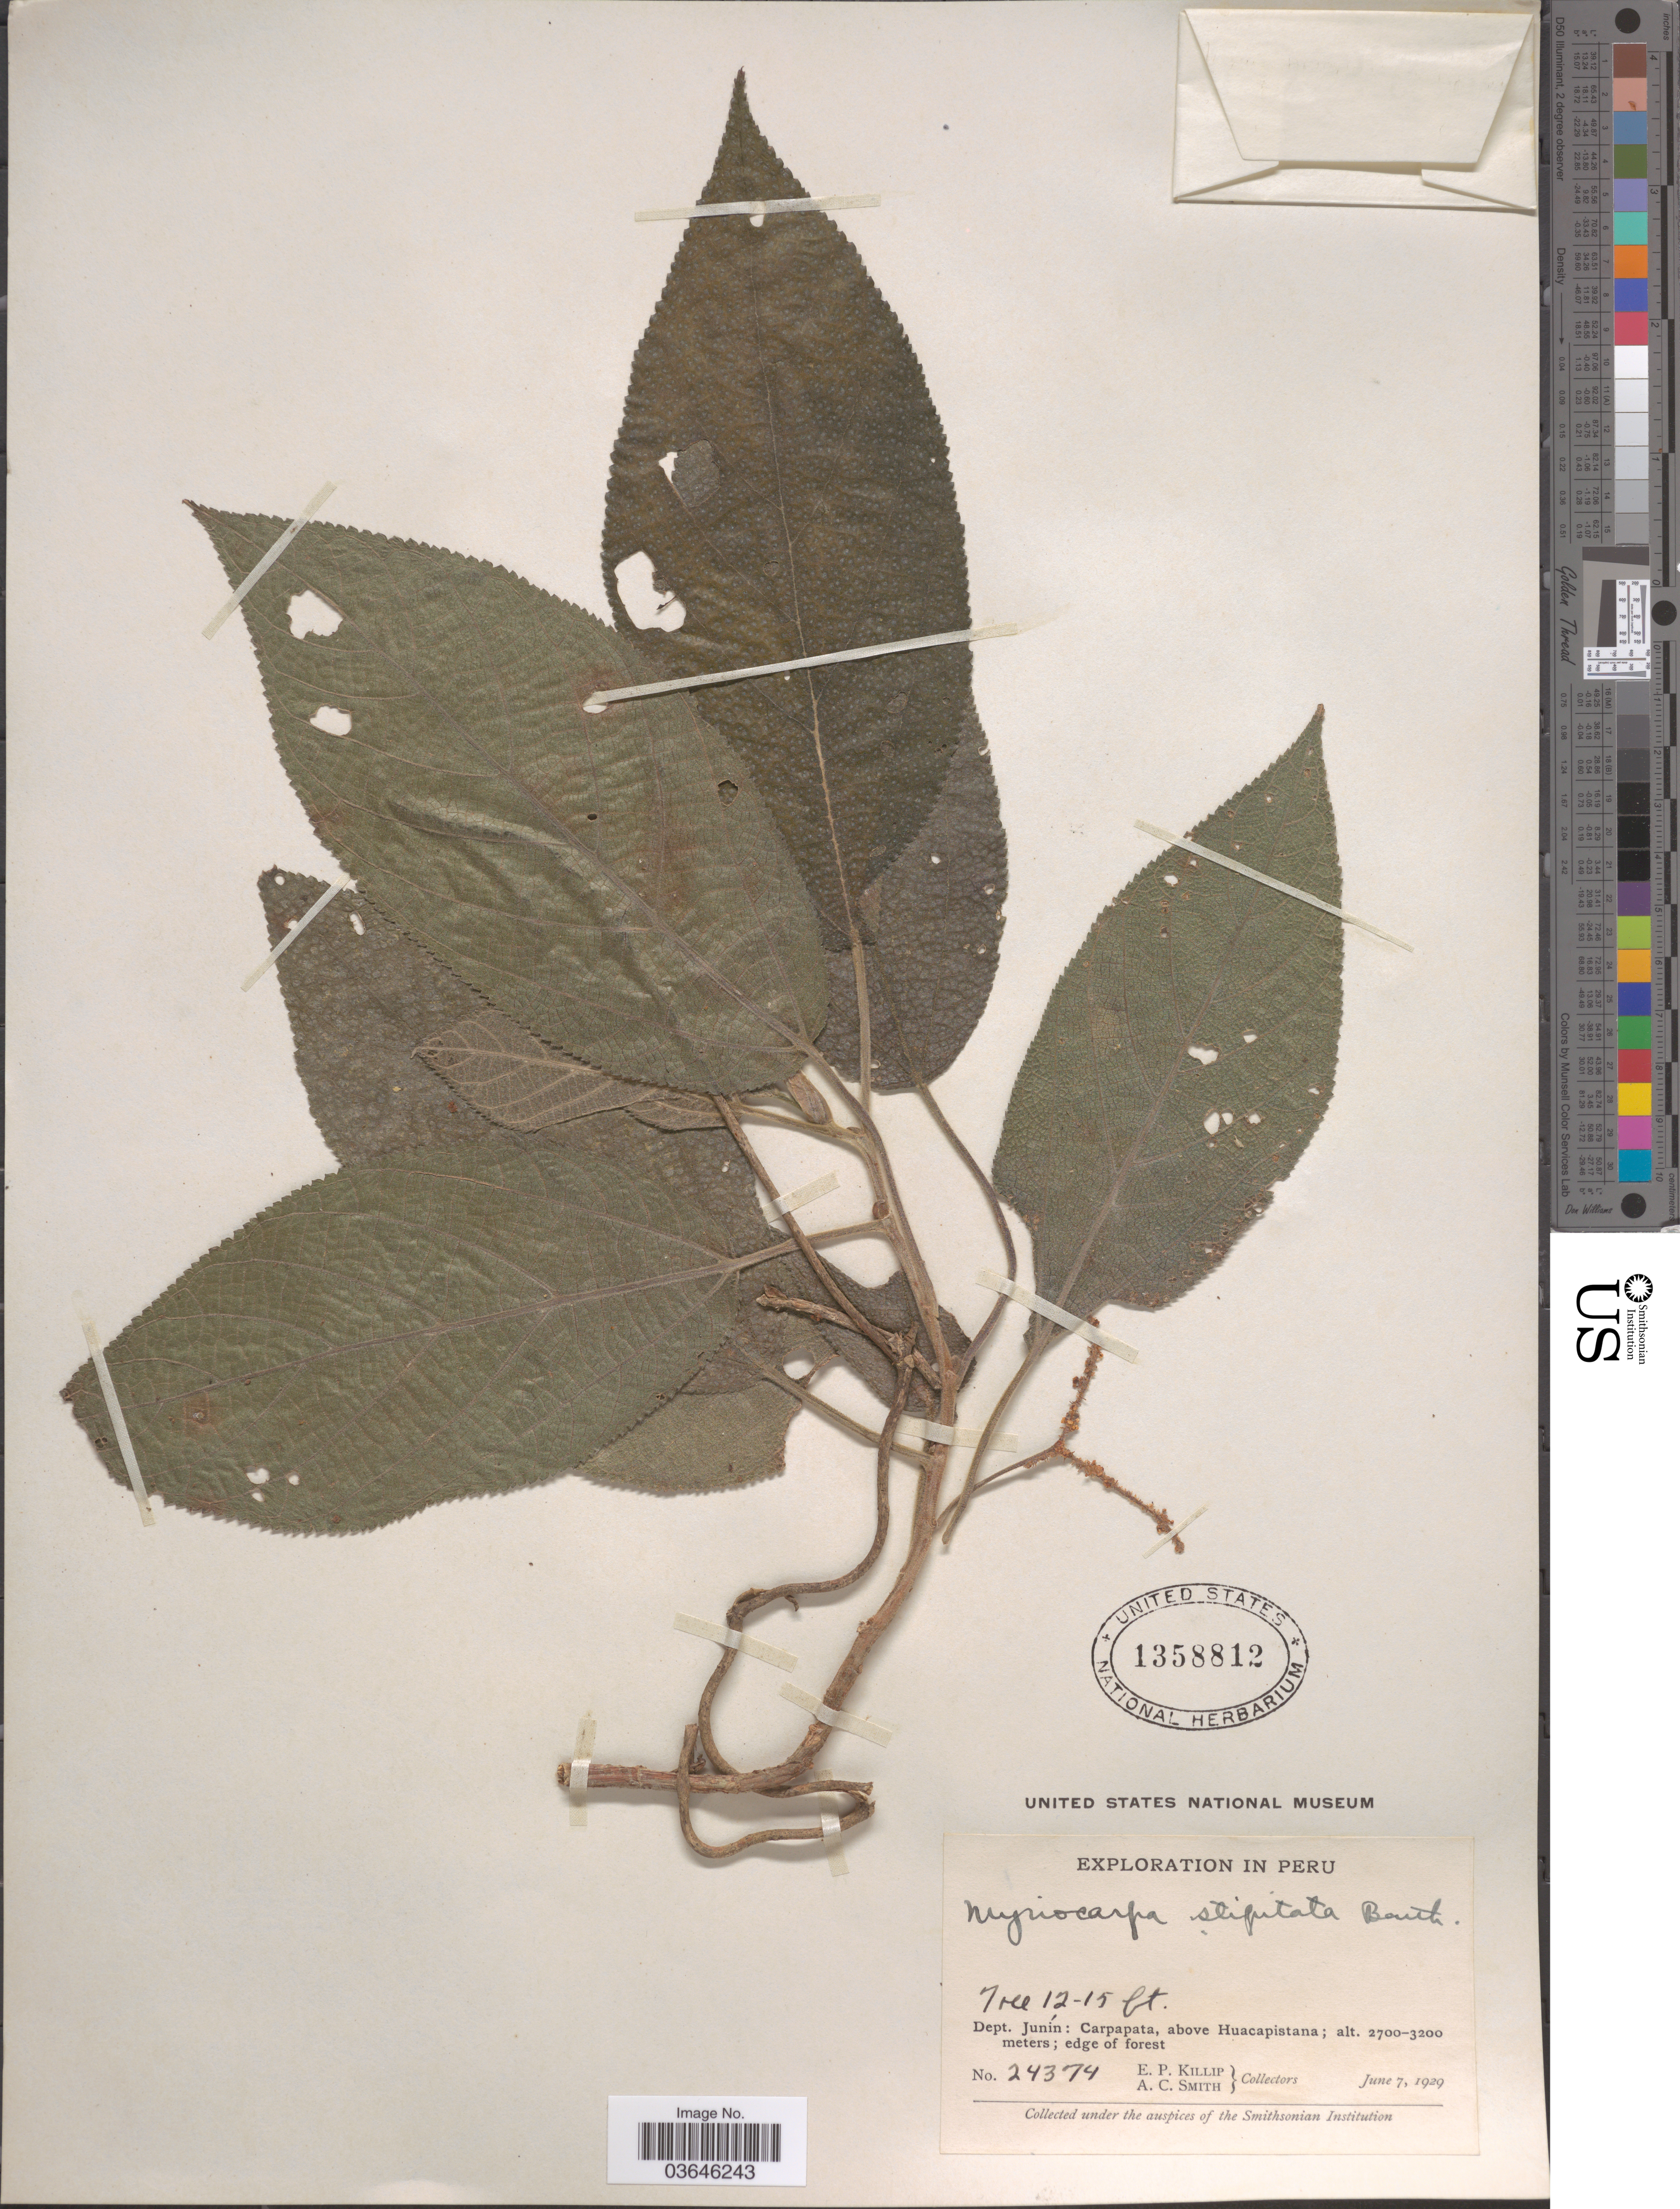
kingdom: Plantae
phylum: Tracheophyta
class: Magnoliopsida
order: Rosales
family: Urticaceae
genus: Myriocarpa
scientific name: Myriocarpa stipitata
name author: Benth.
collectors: E. P. Killip & A. C. Smith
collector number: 24374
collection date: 1929-06-07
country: Peru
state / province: Junín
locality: Dept. Junín: Carpapata, above Huacapistana.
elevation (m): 2700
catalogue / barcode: US 1358812